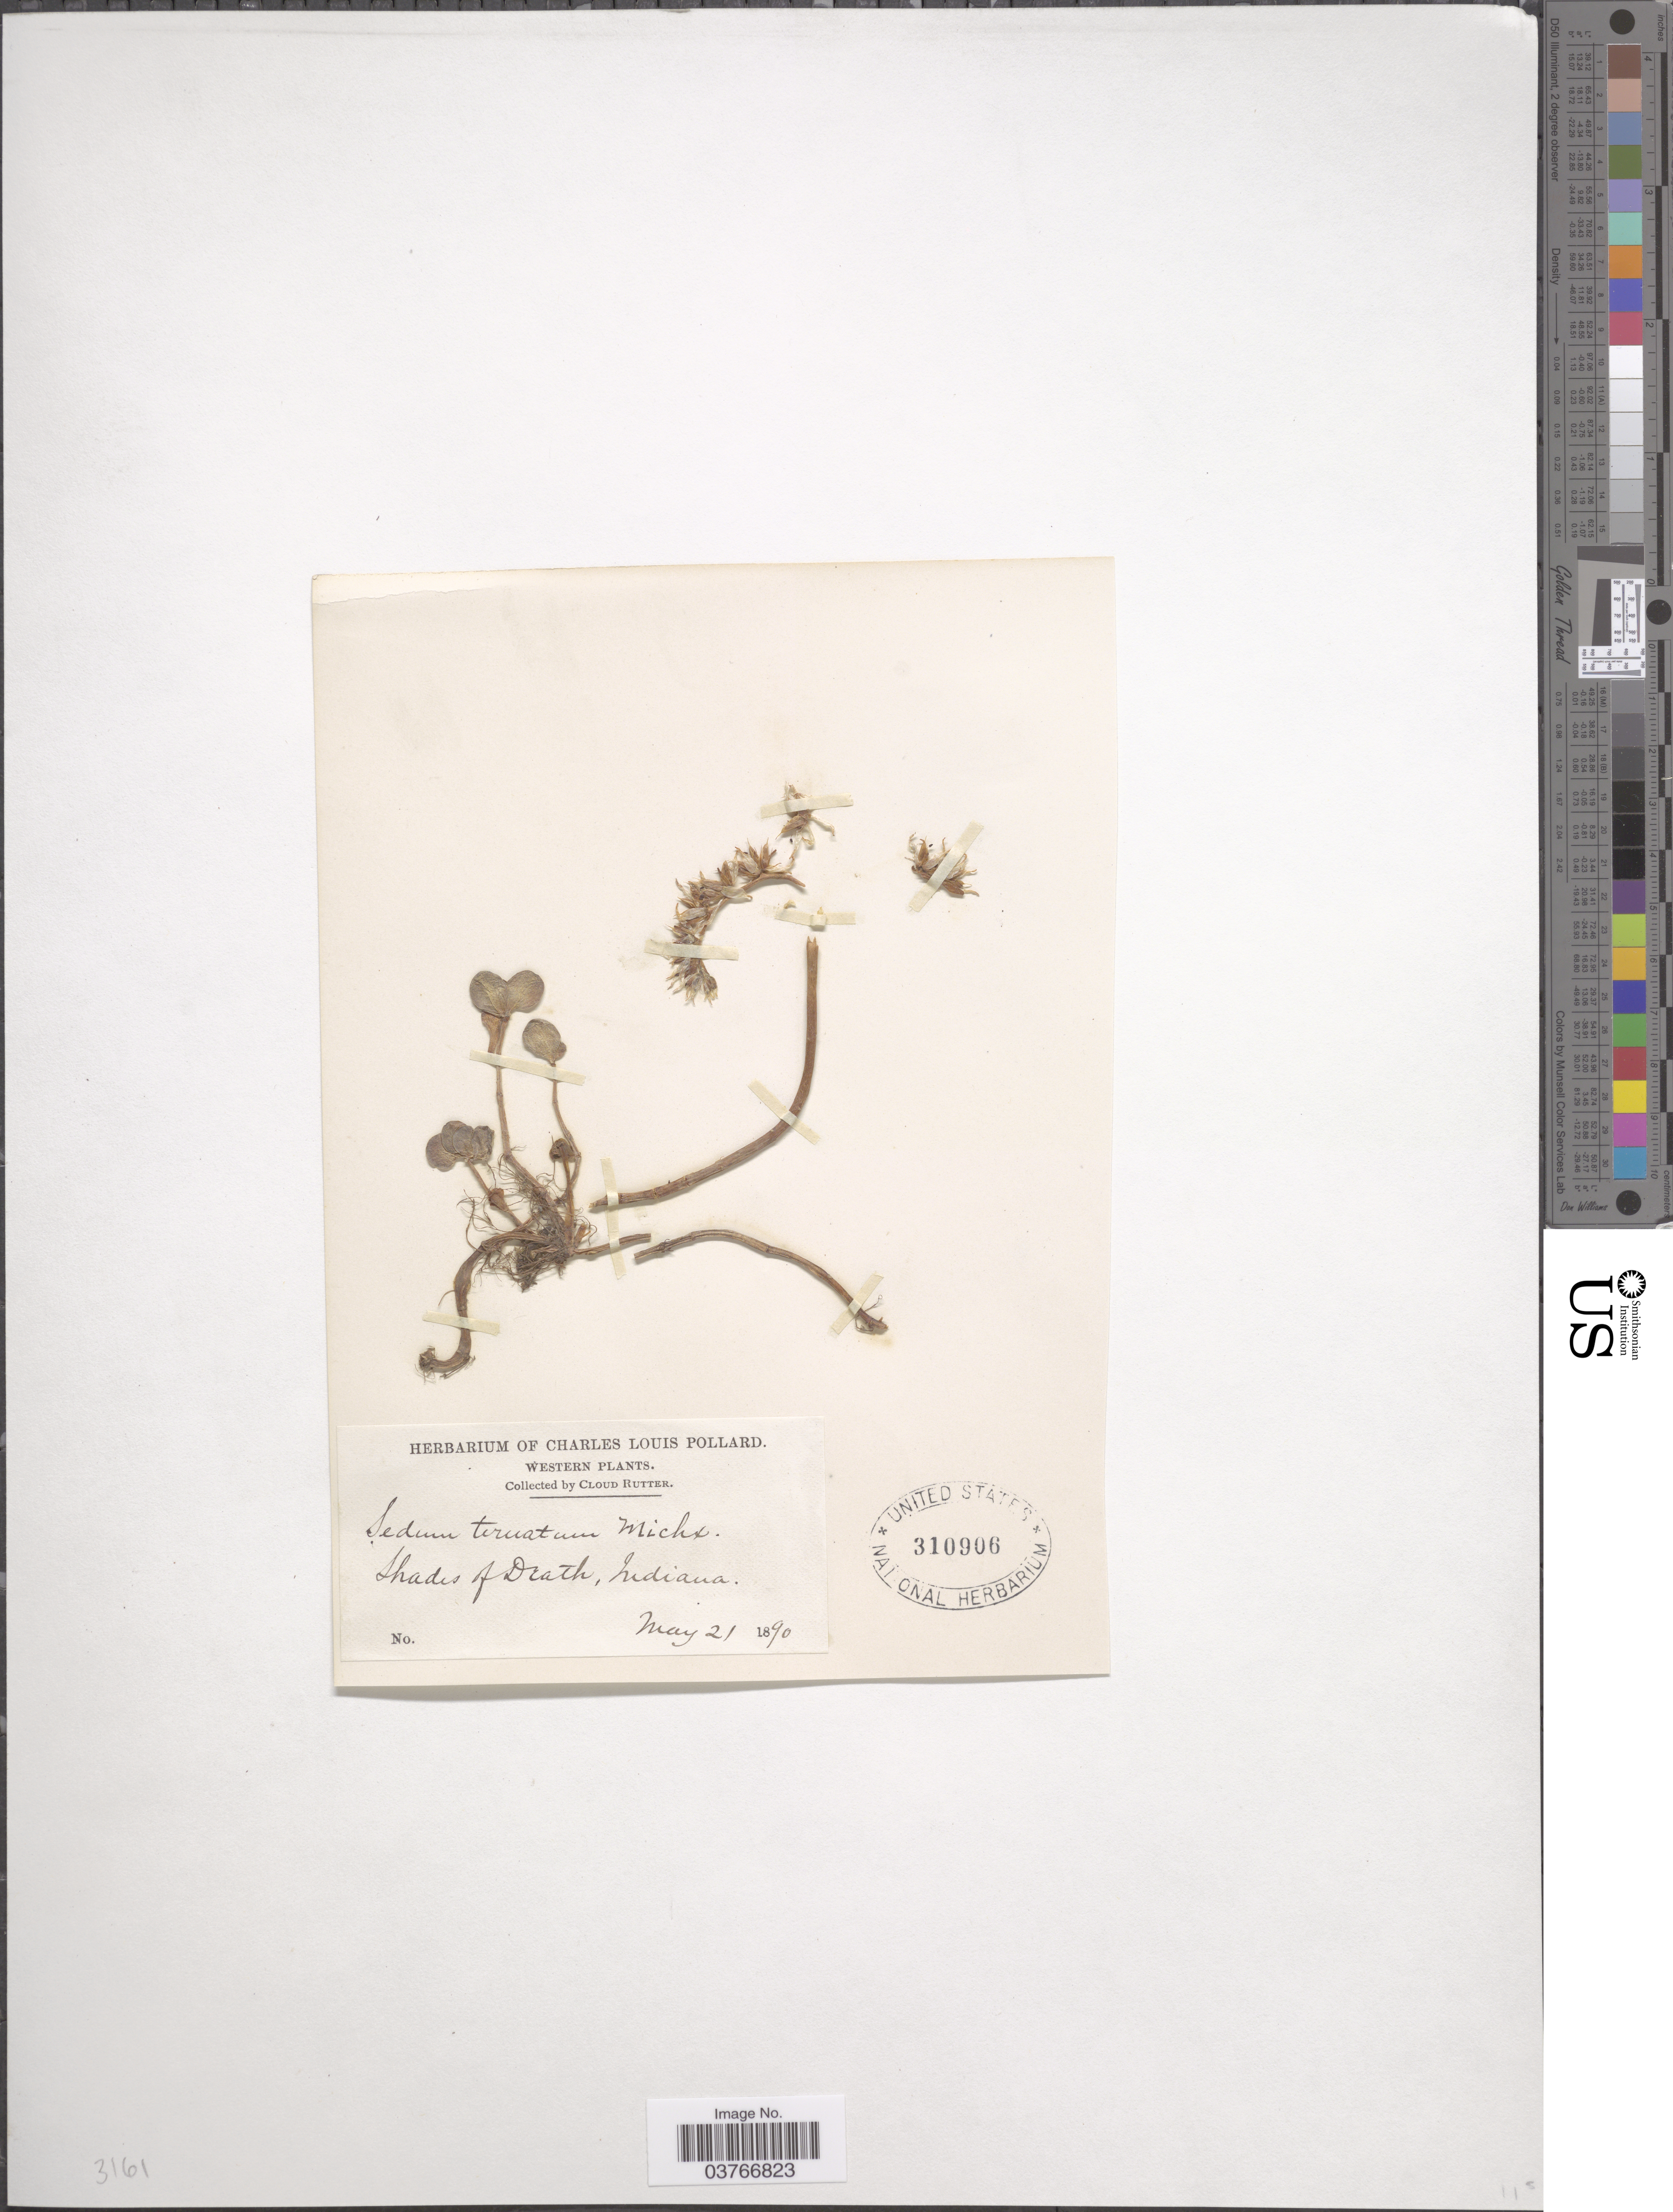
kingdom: Plantae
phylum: Tracheophyta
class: Magnoliopsida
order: Saxifragales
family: Crassulaceae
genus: Sedum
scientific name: Sedum ternatum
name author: Michx.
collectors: C. Rutter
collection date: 1890-05-21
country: United States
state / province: Indiana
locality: Western [unsure placement]. Shades of Death.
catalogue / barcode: US 310906